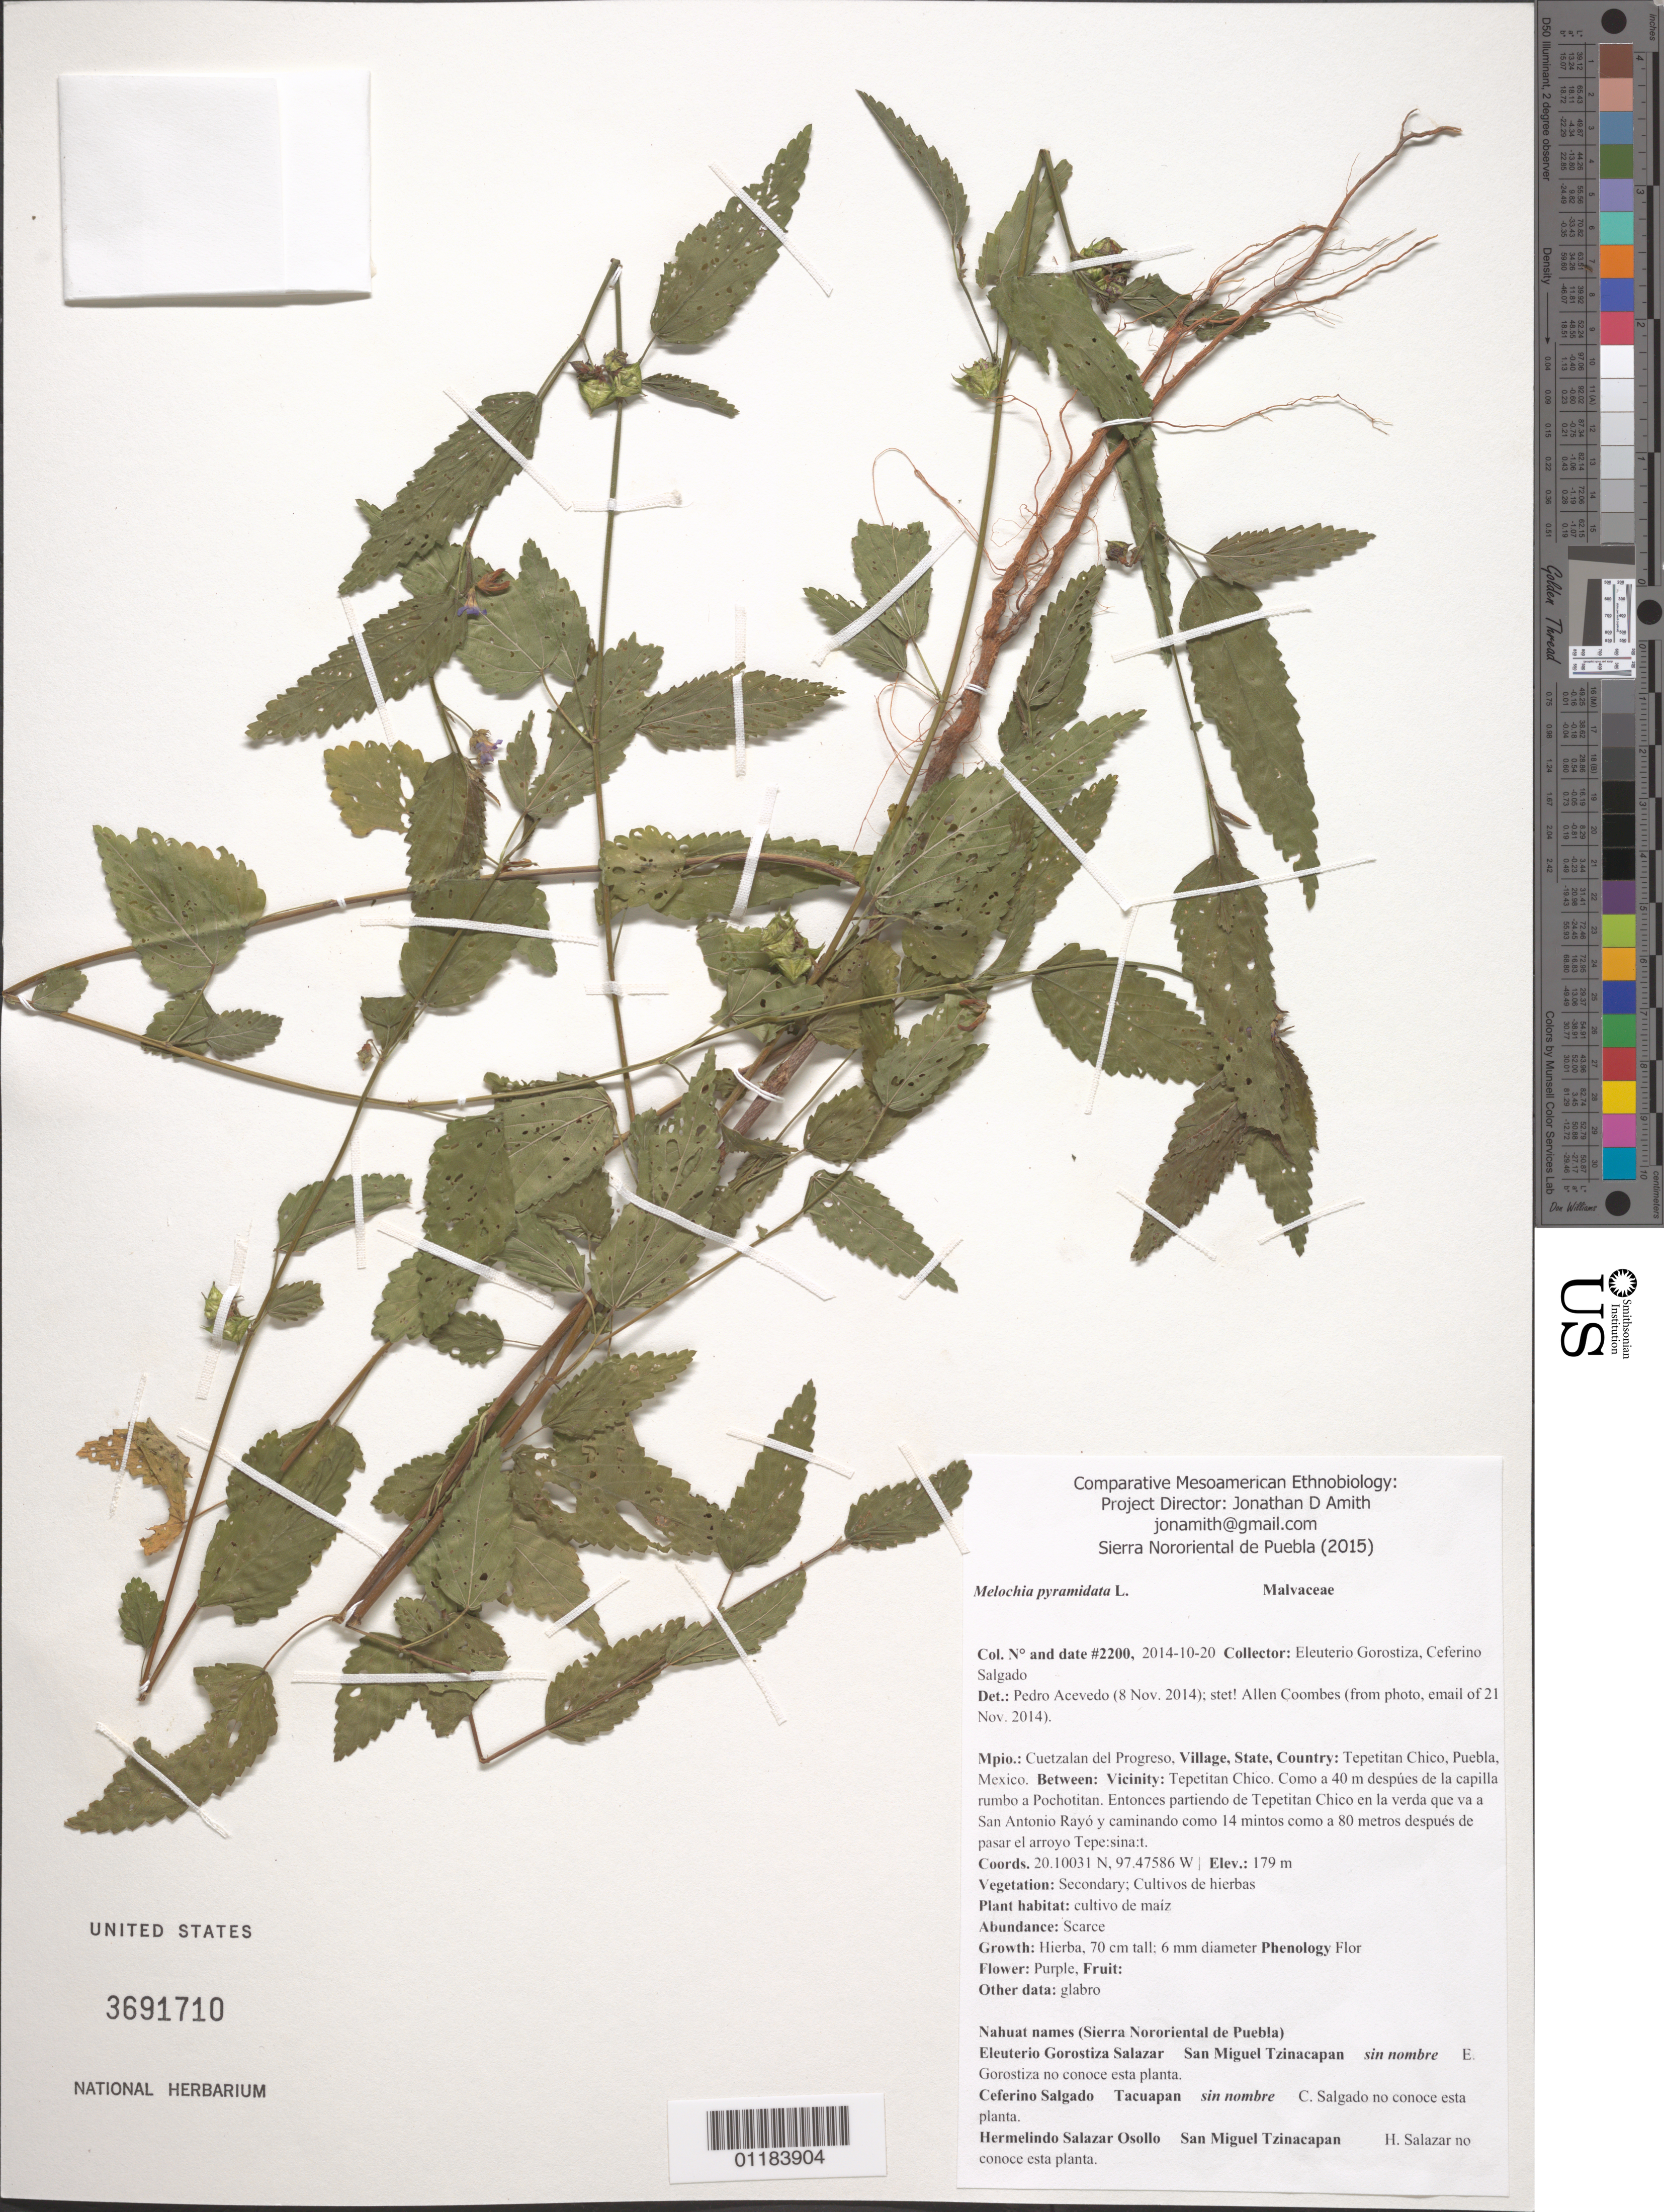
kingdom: Plantae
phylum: Tracheophyta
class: Magnoliopsida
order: Malvales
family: Malvaceae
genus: Melochia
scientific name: Melochia pyramidata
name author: L.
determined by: Acevedo-Rodríguez, P., (BOT), Smithsonian Institution - National Museum of Natural History (UNITED STATES)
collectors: E. Gorostiza S.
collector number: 2200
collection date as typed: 2014-10-20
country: Mexico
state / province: Puebla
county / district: Cuetzalan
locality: Tepetitan Chico. COmo a 40 m despues de la capilla rumbo a Pochotitan. Entonces partiendo de Tepetitan Chico en la verda que va a San Antonio Rayo y caminando como 14 mintos como a 80 metros depues de pasar el arroyo Tepe:sina:t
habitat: secondary; cultivos de hierbas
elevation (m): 179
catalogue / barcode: US 3691710